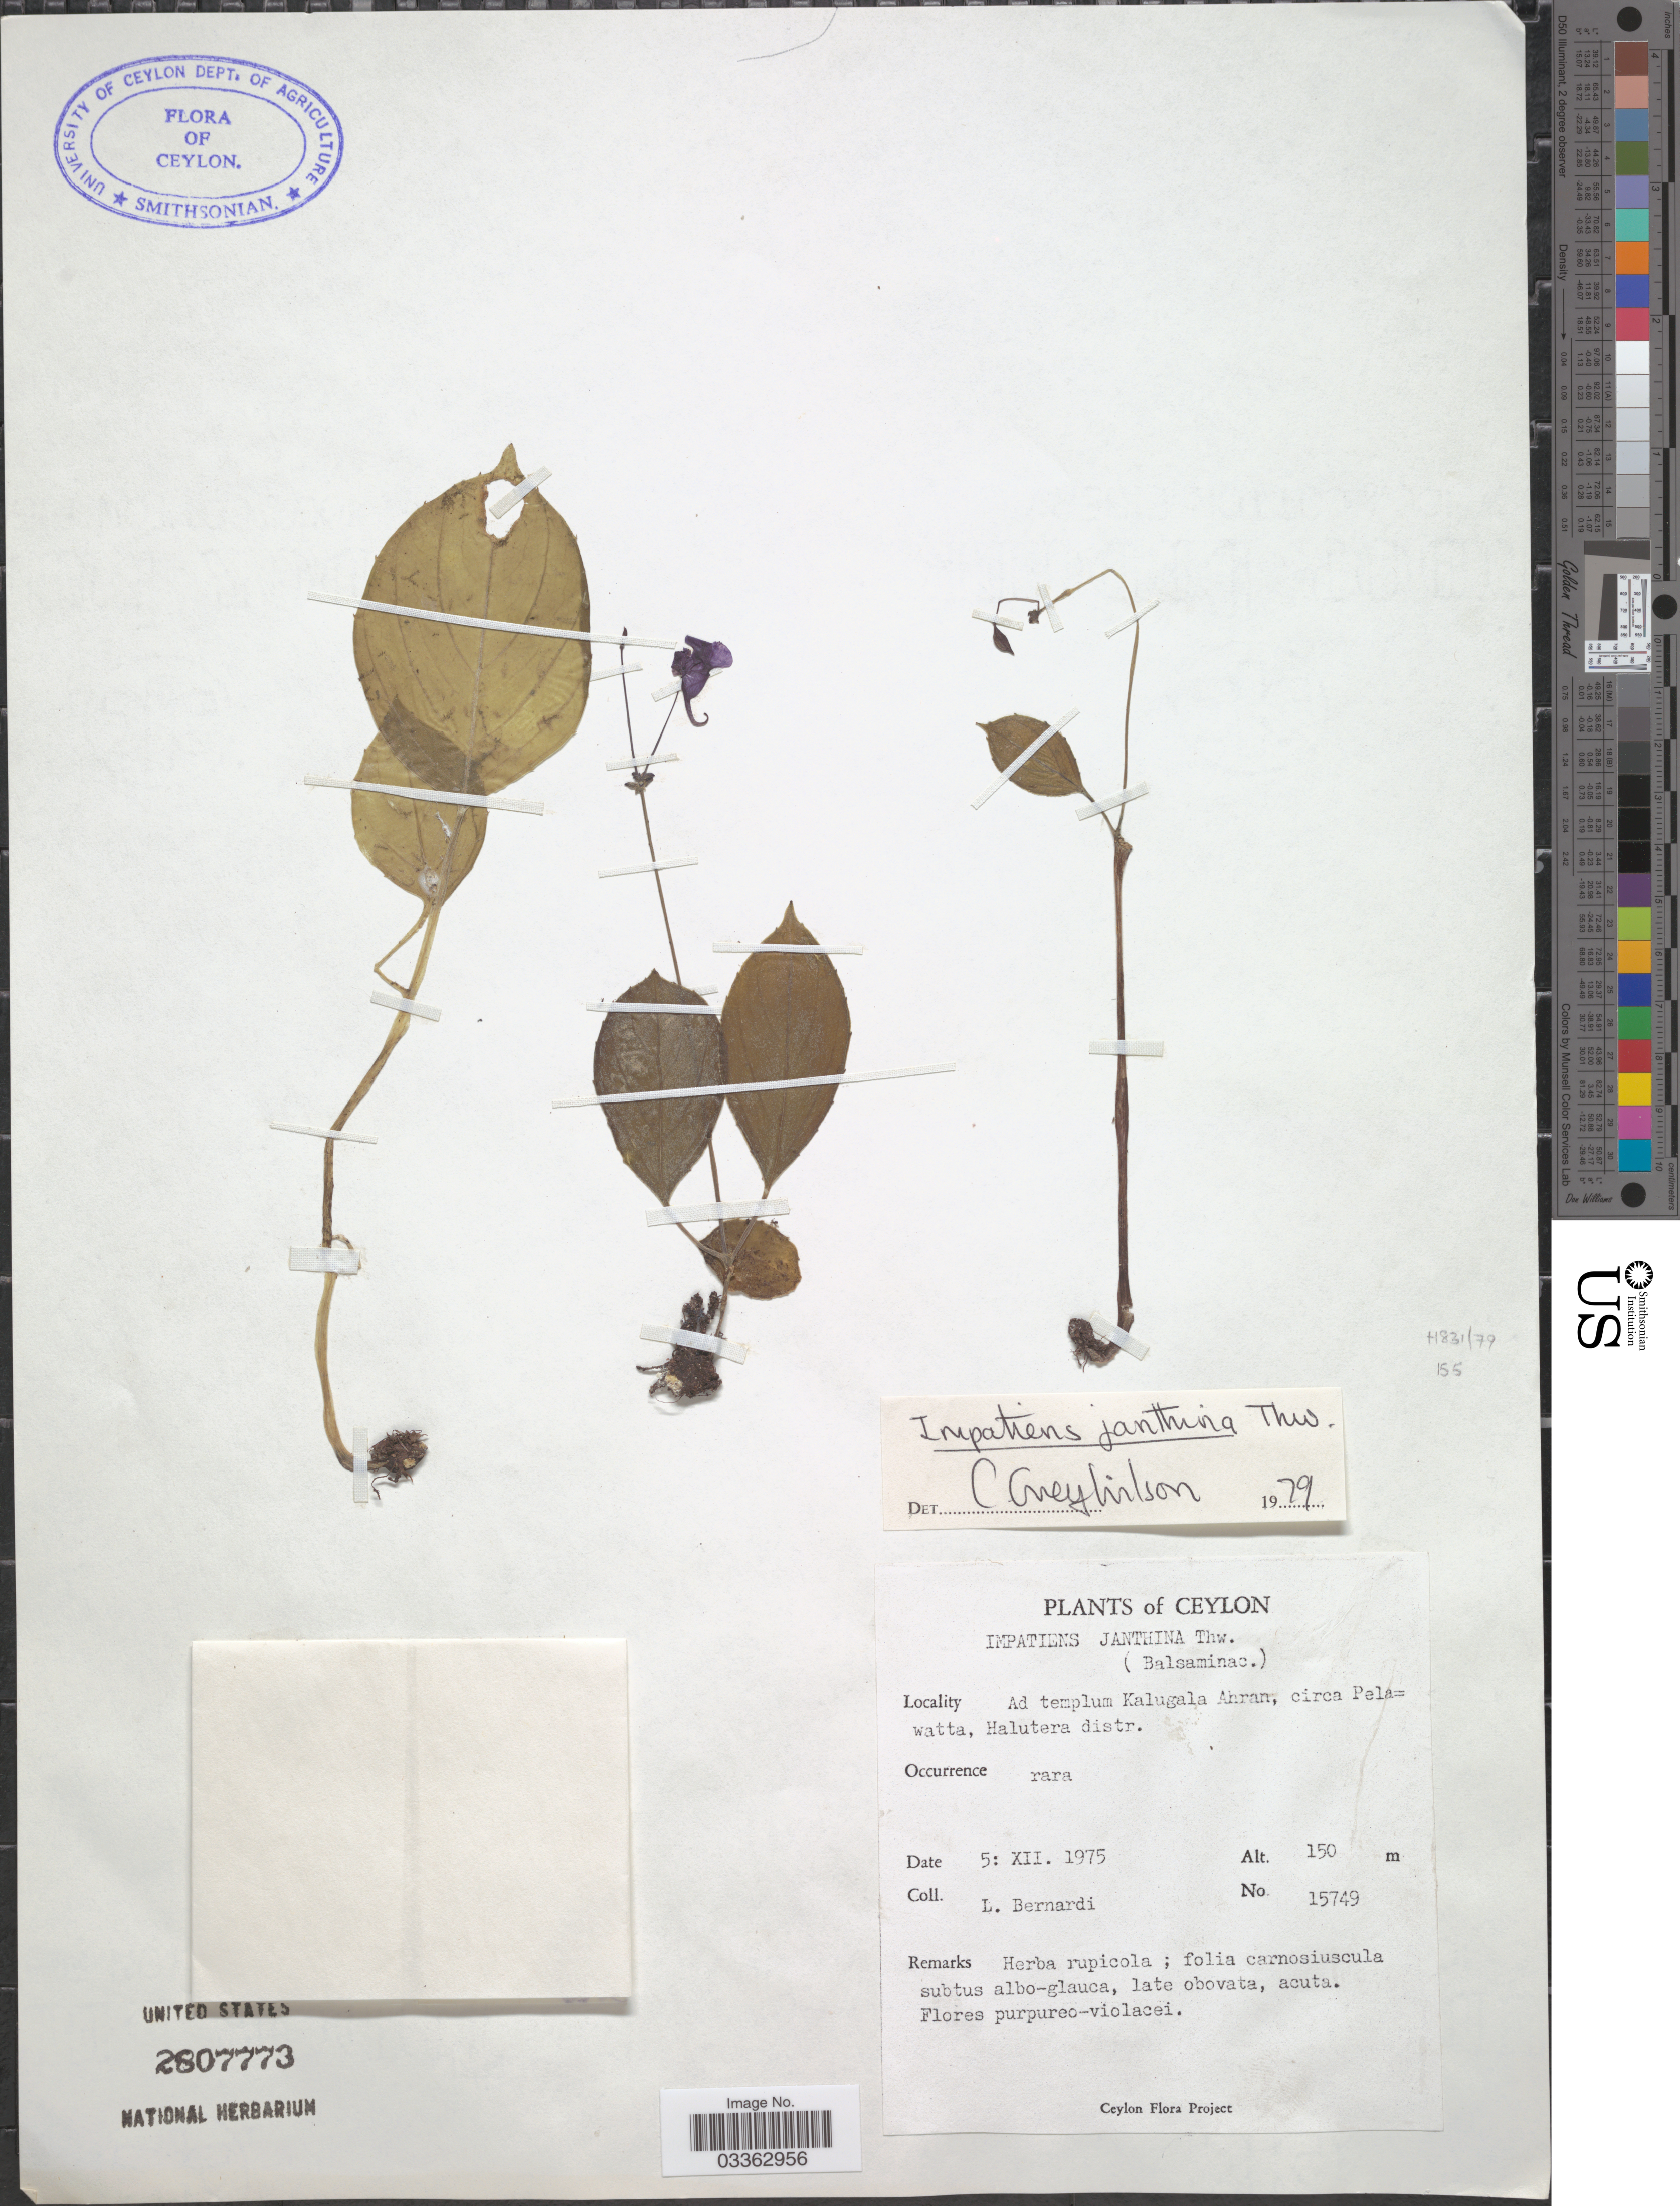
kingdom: Plantae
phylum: Tracheophyta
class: Magnoliopsida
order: Ericales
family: Balsaminaceae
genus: Impatiens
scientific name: Impatiens janthina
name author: Thwaites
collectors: L. Bernardi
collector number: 15749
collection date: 1975-12-05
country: Sri Lanka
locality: Ceylon. Ad templum Kalugala Ahran, circa Pelawatta, Halutera distr.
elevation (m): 150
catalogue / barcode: US 2807773